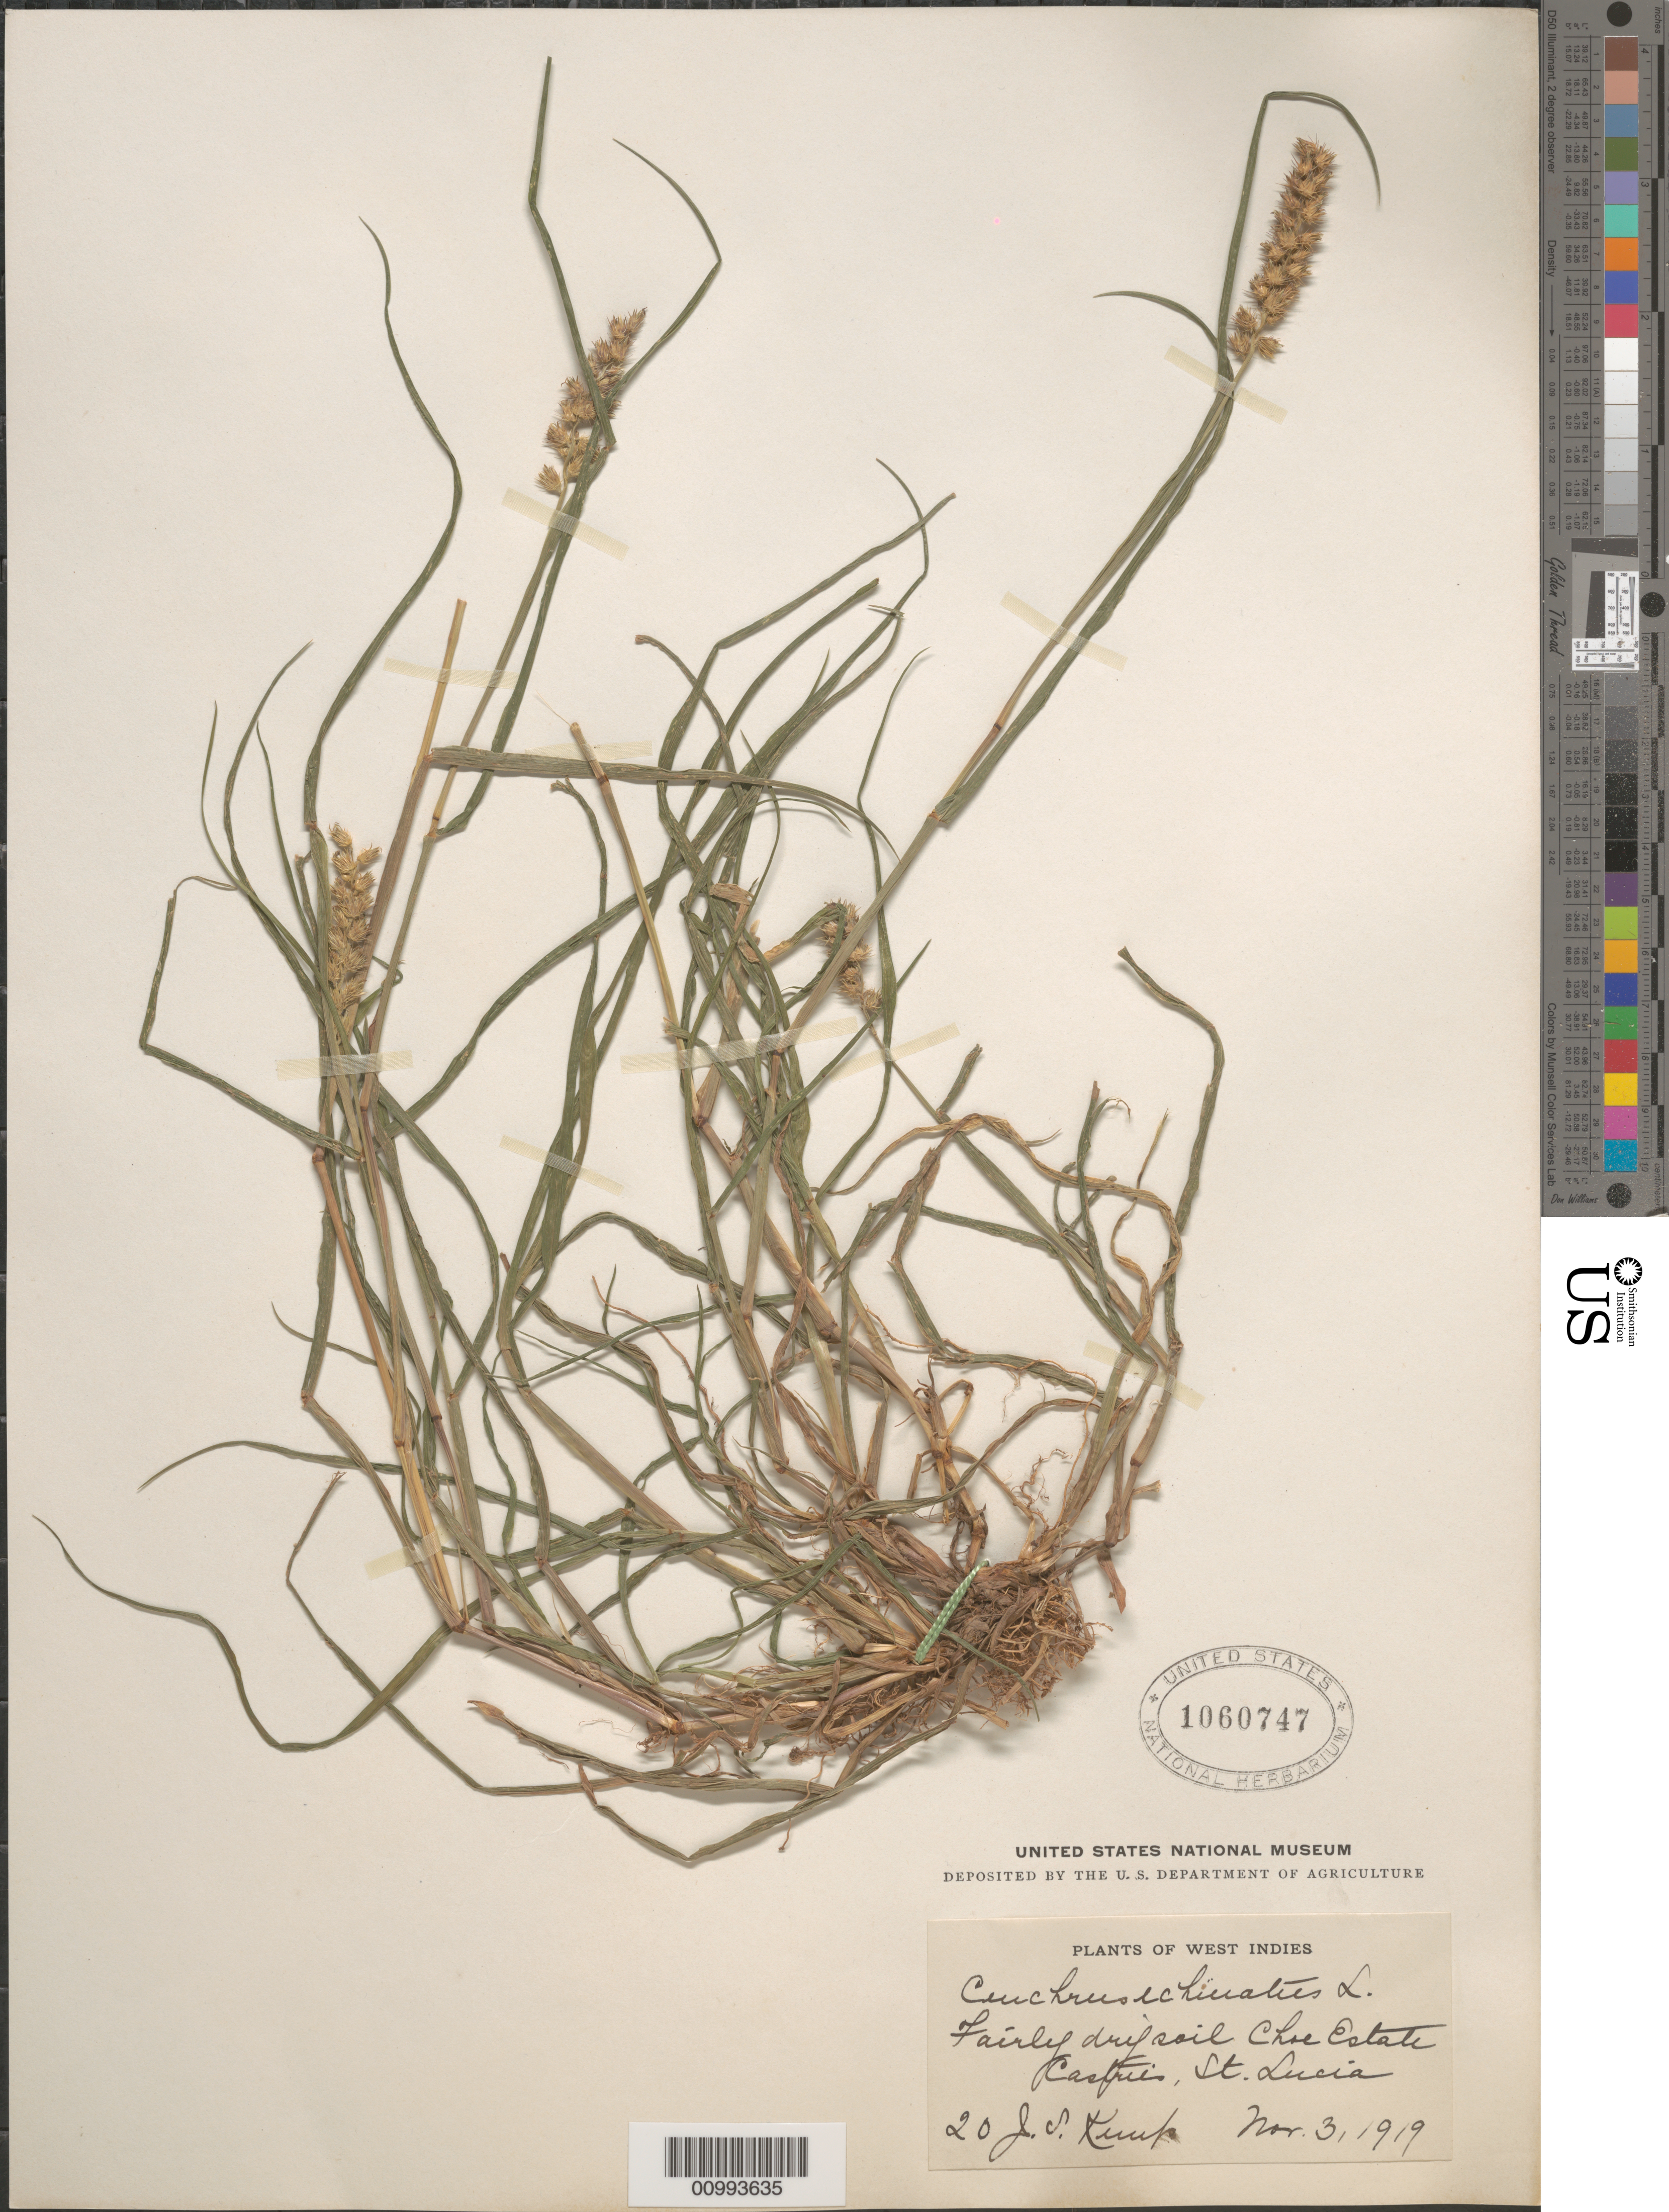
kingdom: Plantae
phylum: Tracheophyta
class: Liliopsida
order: Poales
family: Poaceae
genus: Cenchrus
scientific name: Cenchrus echinatus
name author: L.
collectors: J. Kemp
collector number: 20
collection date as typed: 03 Nov 1919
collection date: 1919-11-03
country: St. Lucia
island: St. Lucia I.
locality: Castries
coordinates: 0 N, 0 E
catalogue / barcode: US 1060747